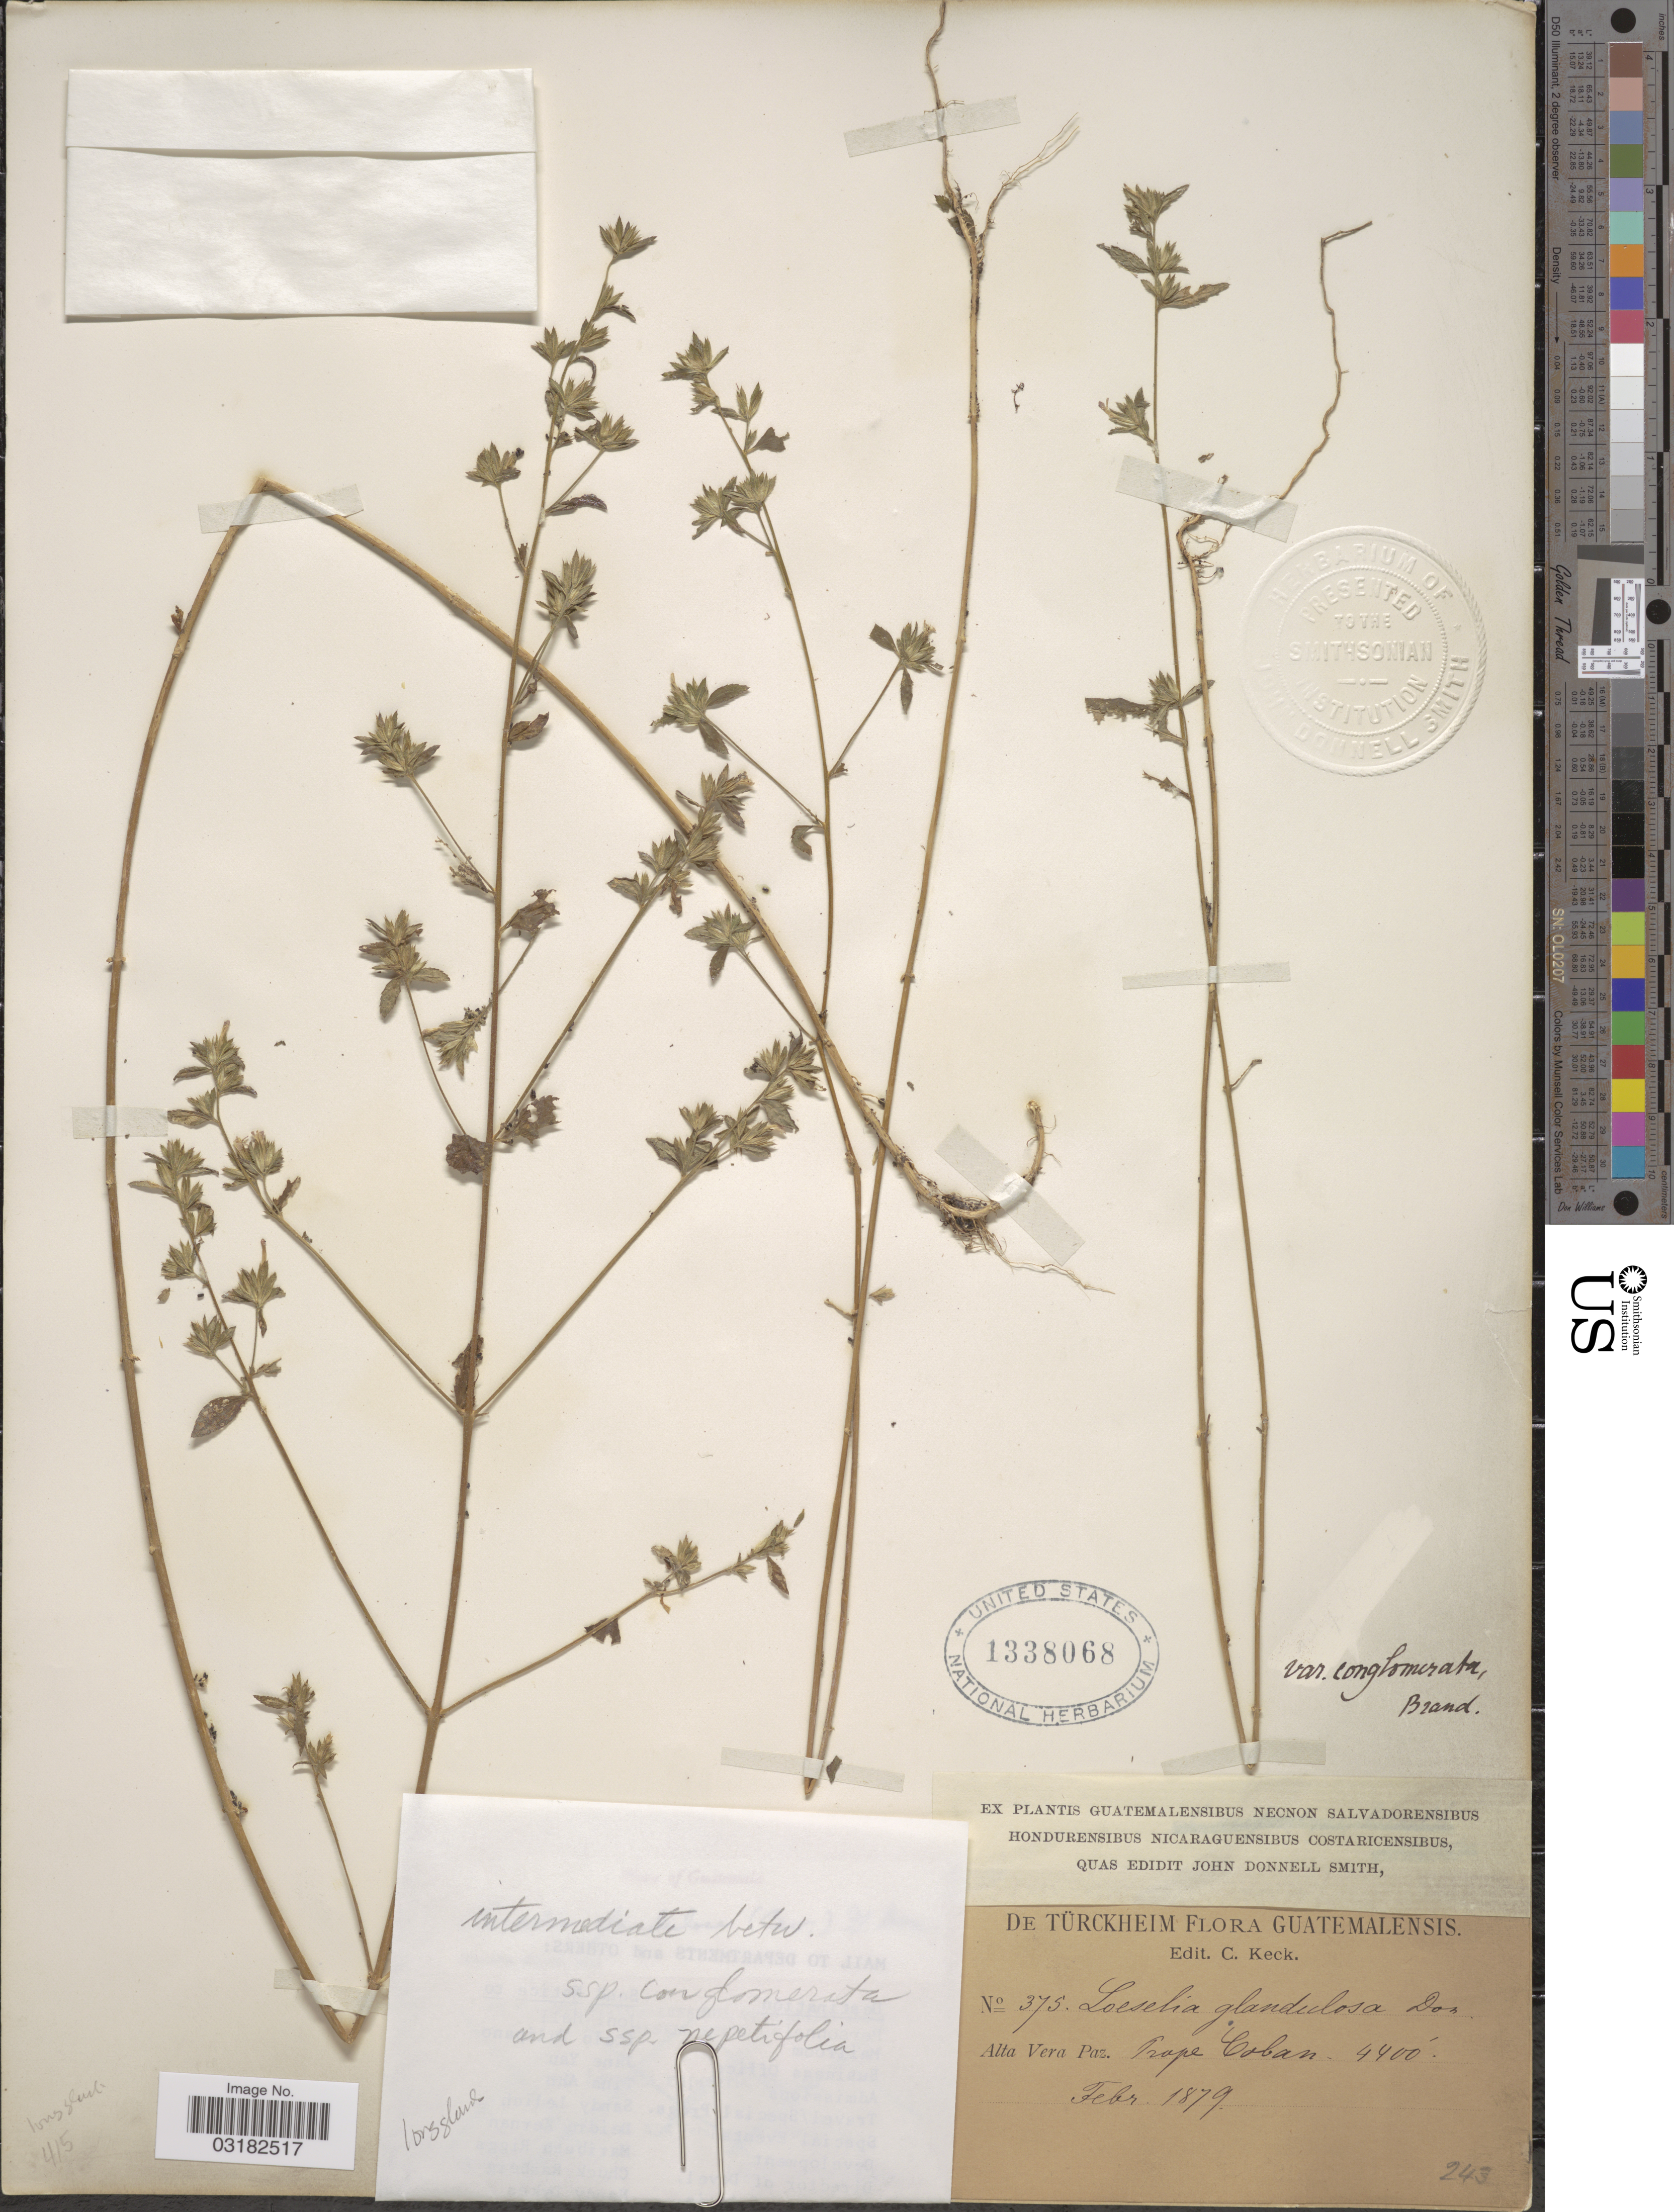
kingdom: Plantae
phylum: Tracheophyta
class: Magnoliopsida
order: Ericales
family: Polemoniaceae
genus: Loeselia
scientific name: Loeselia glandulosa subsp. conglomerata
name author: (Kunth) Brand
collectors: -. De Türckheim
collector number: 375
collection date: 1879-02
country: Guatemala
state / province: Alta Verapaz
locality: Prope Coban.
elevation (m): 1341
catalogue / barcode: US 1338068